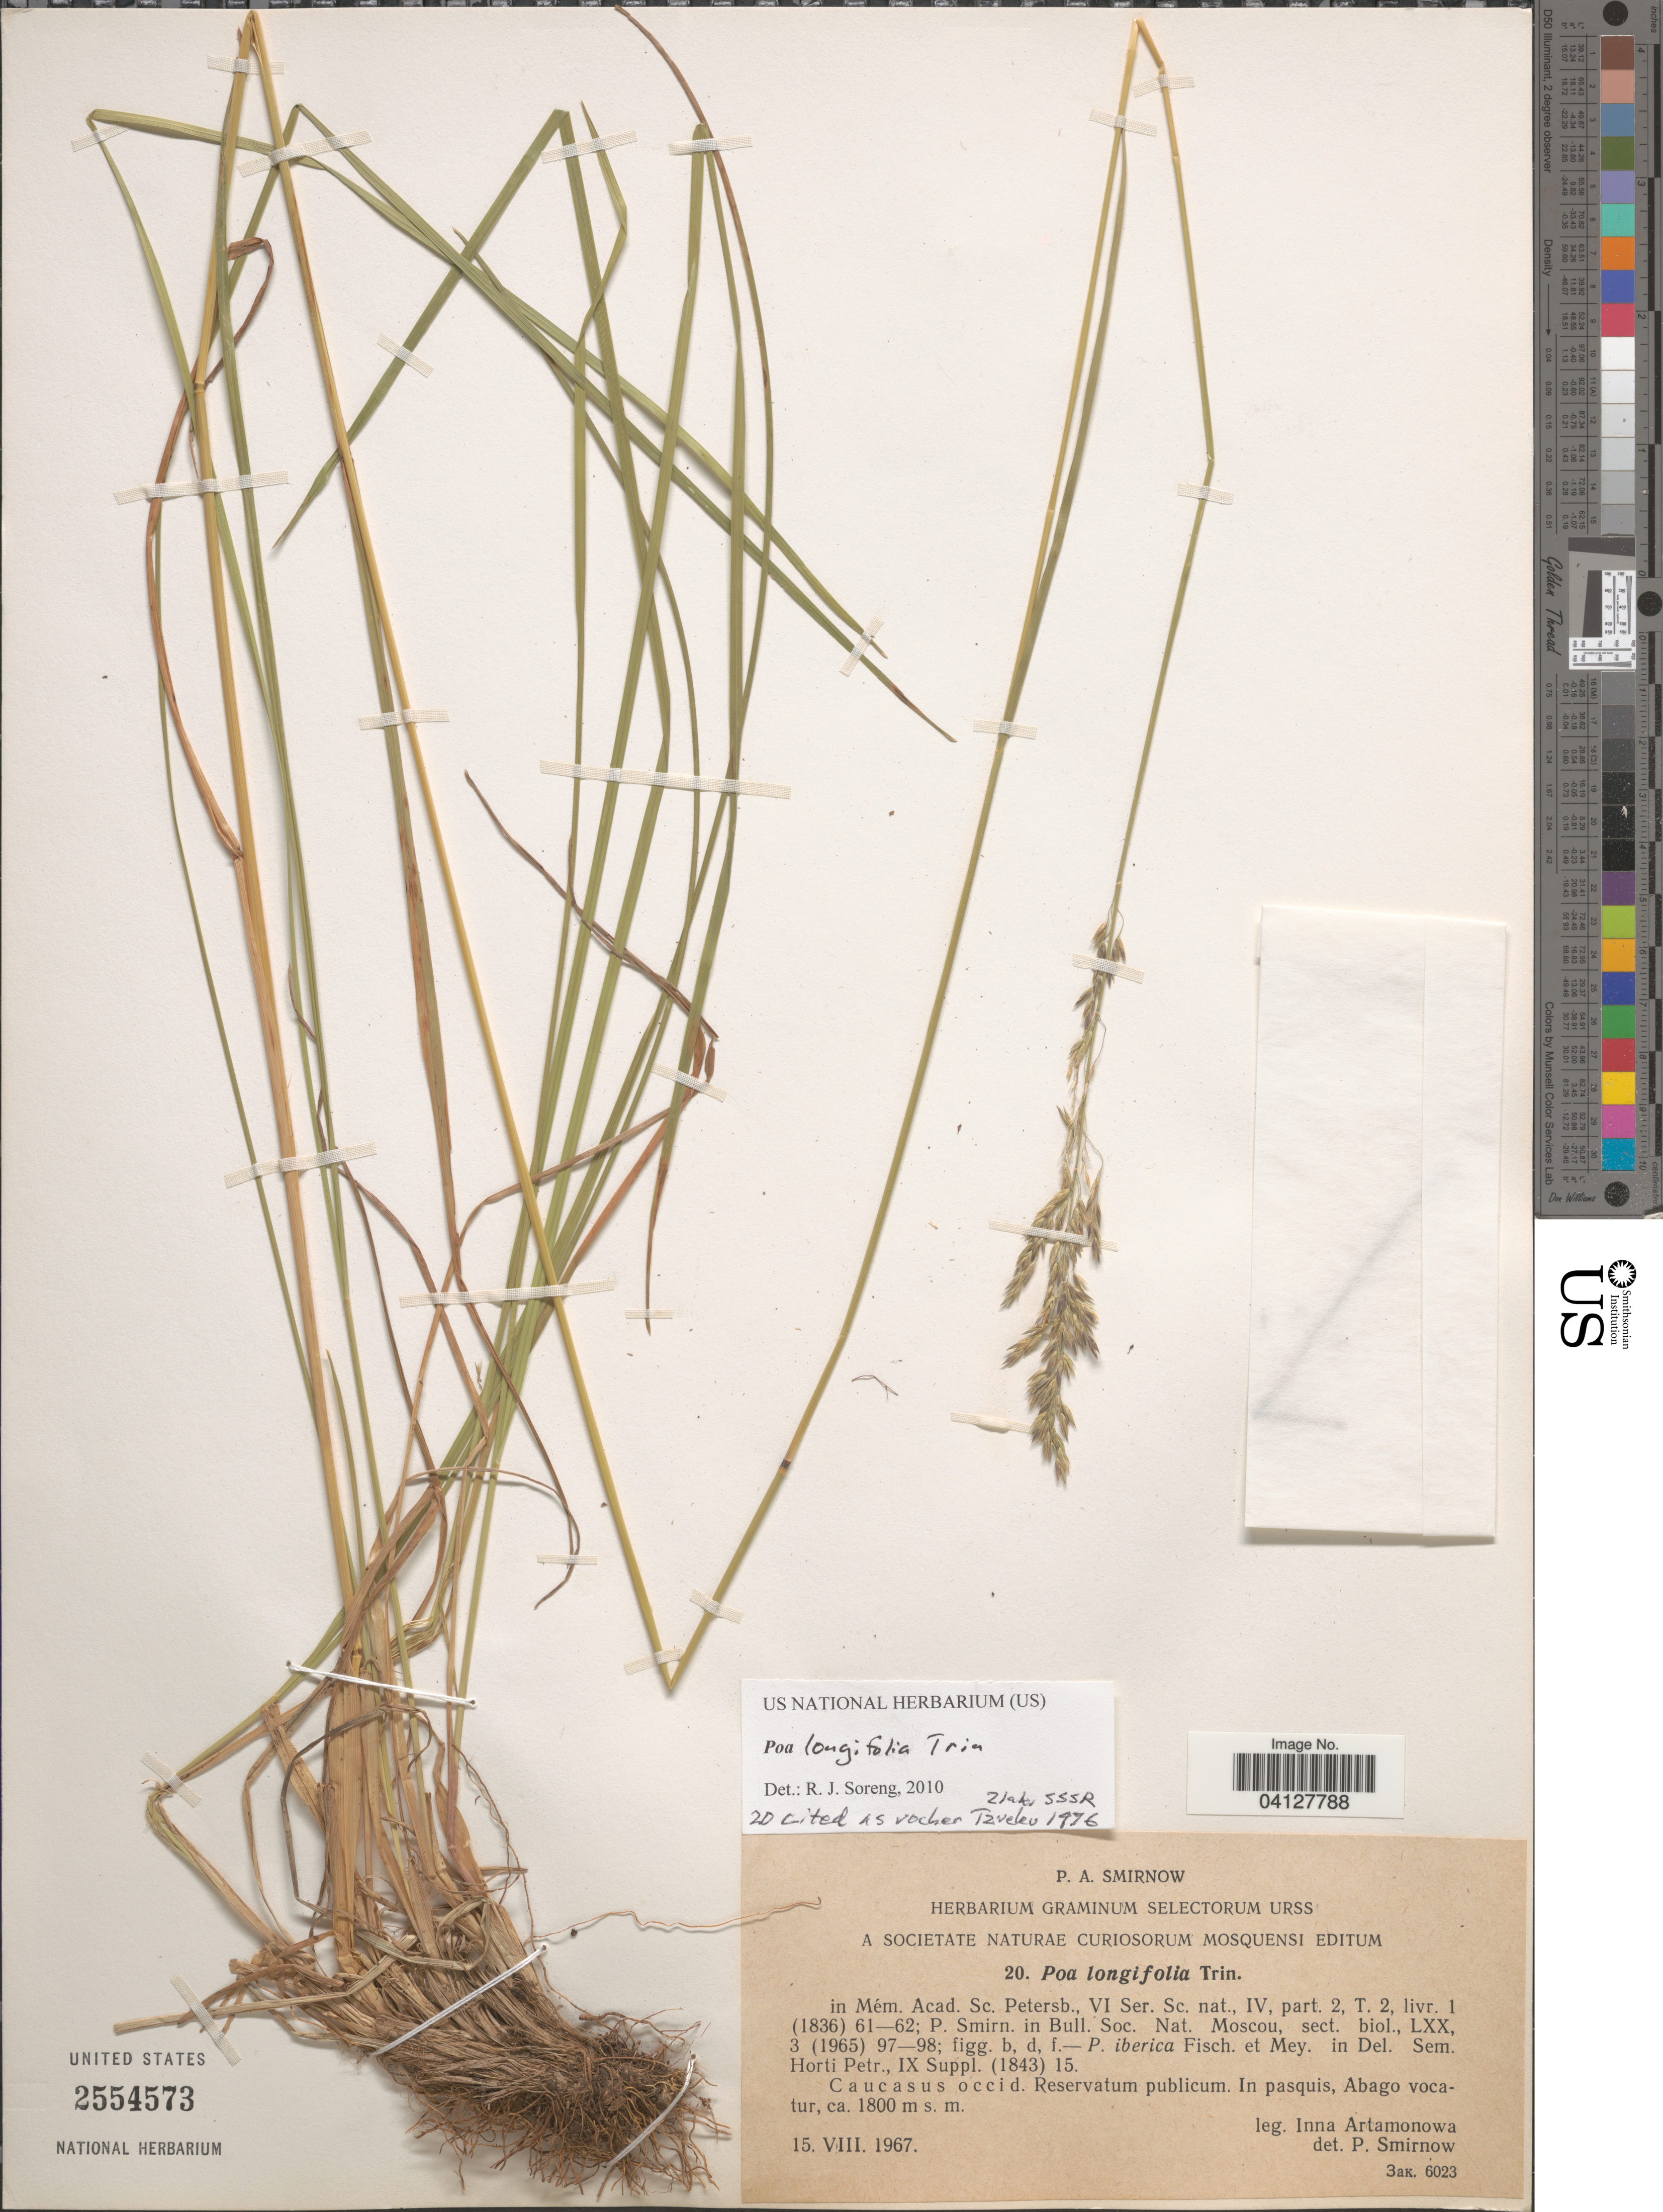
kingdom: Plantae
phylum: Tracheophyta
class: Liliopsida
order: Poales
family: Poaceae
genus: Poa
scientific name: Poa longifolia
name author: A. Rich.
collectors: I. Artamonowa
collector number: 20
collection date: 1967-08-15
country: Russian Federation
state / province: Adygea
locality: Caucasus occid. Reservatum publicum. In pasquis, Abago vocatur.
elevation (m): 1800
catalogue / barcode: US 2554573